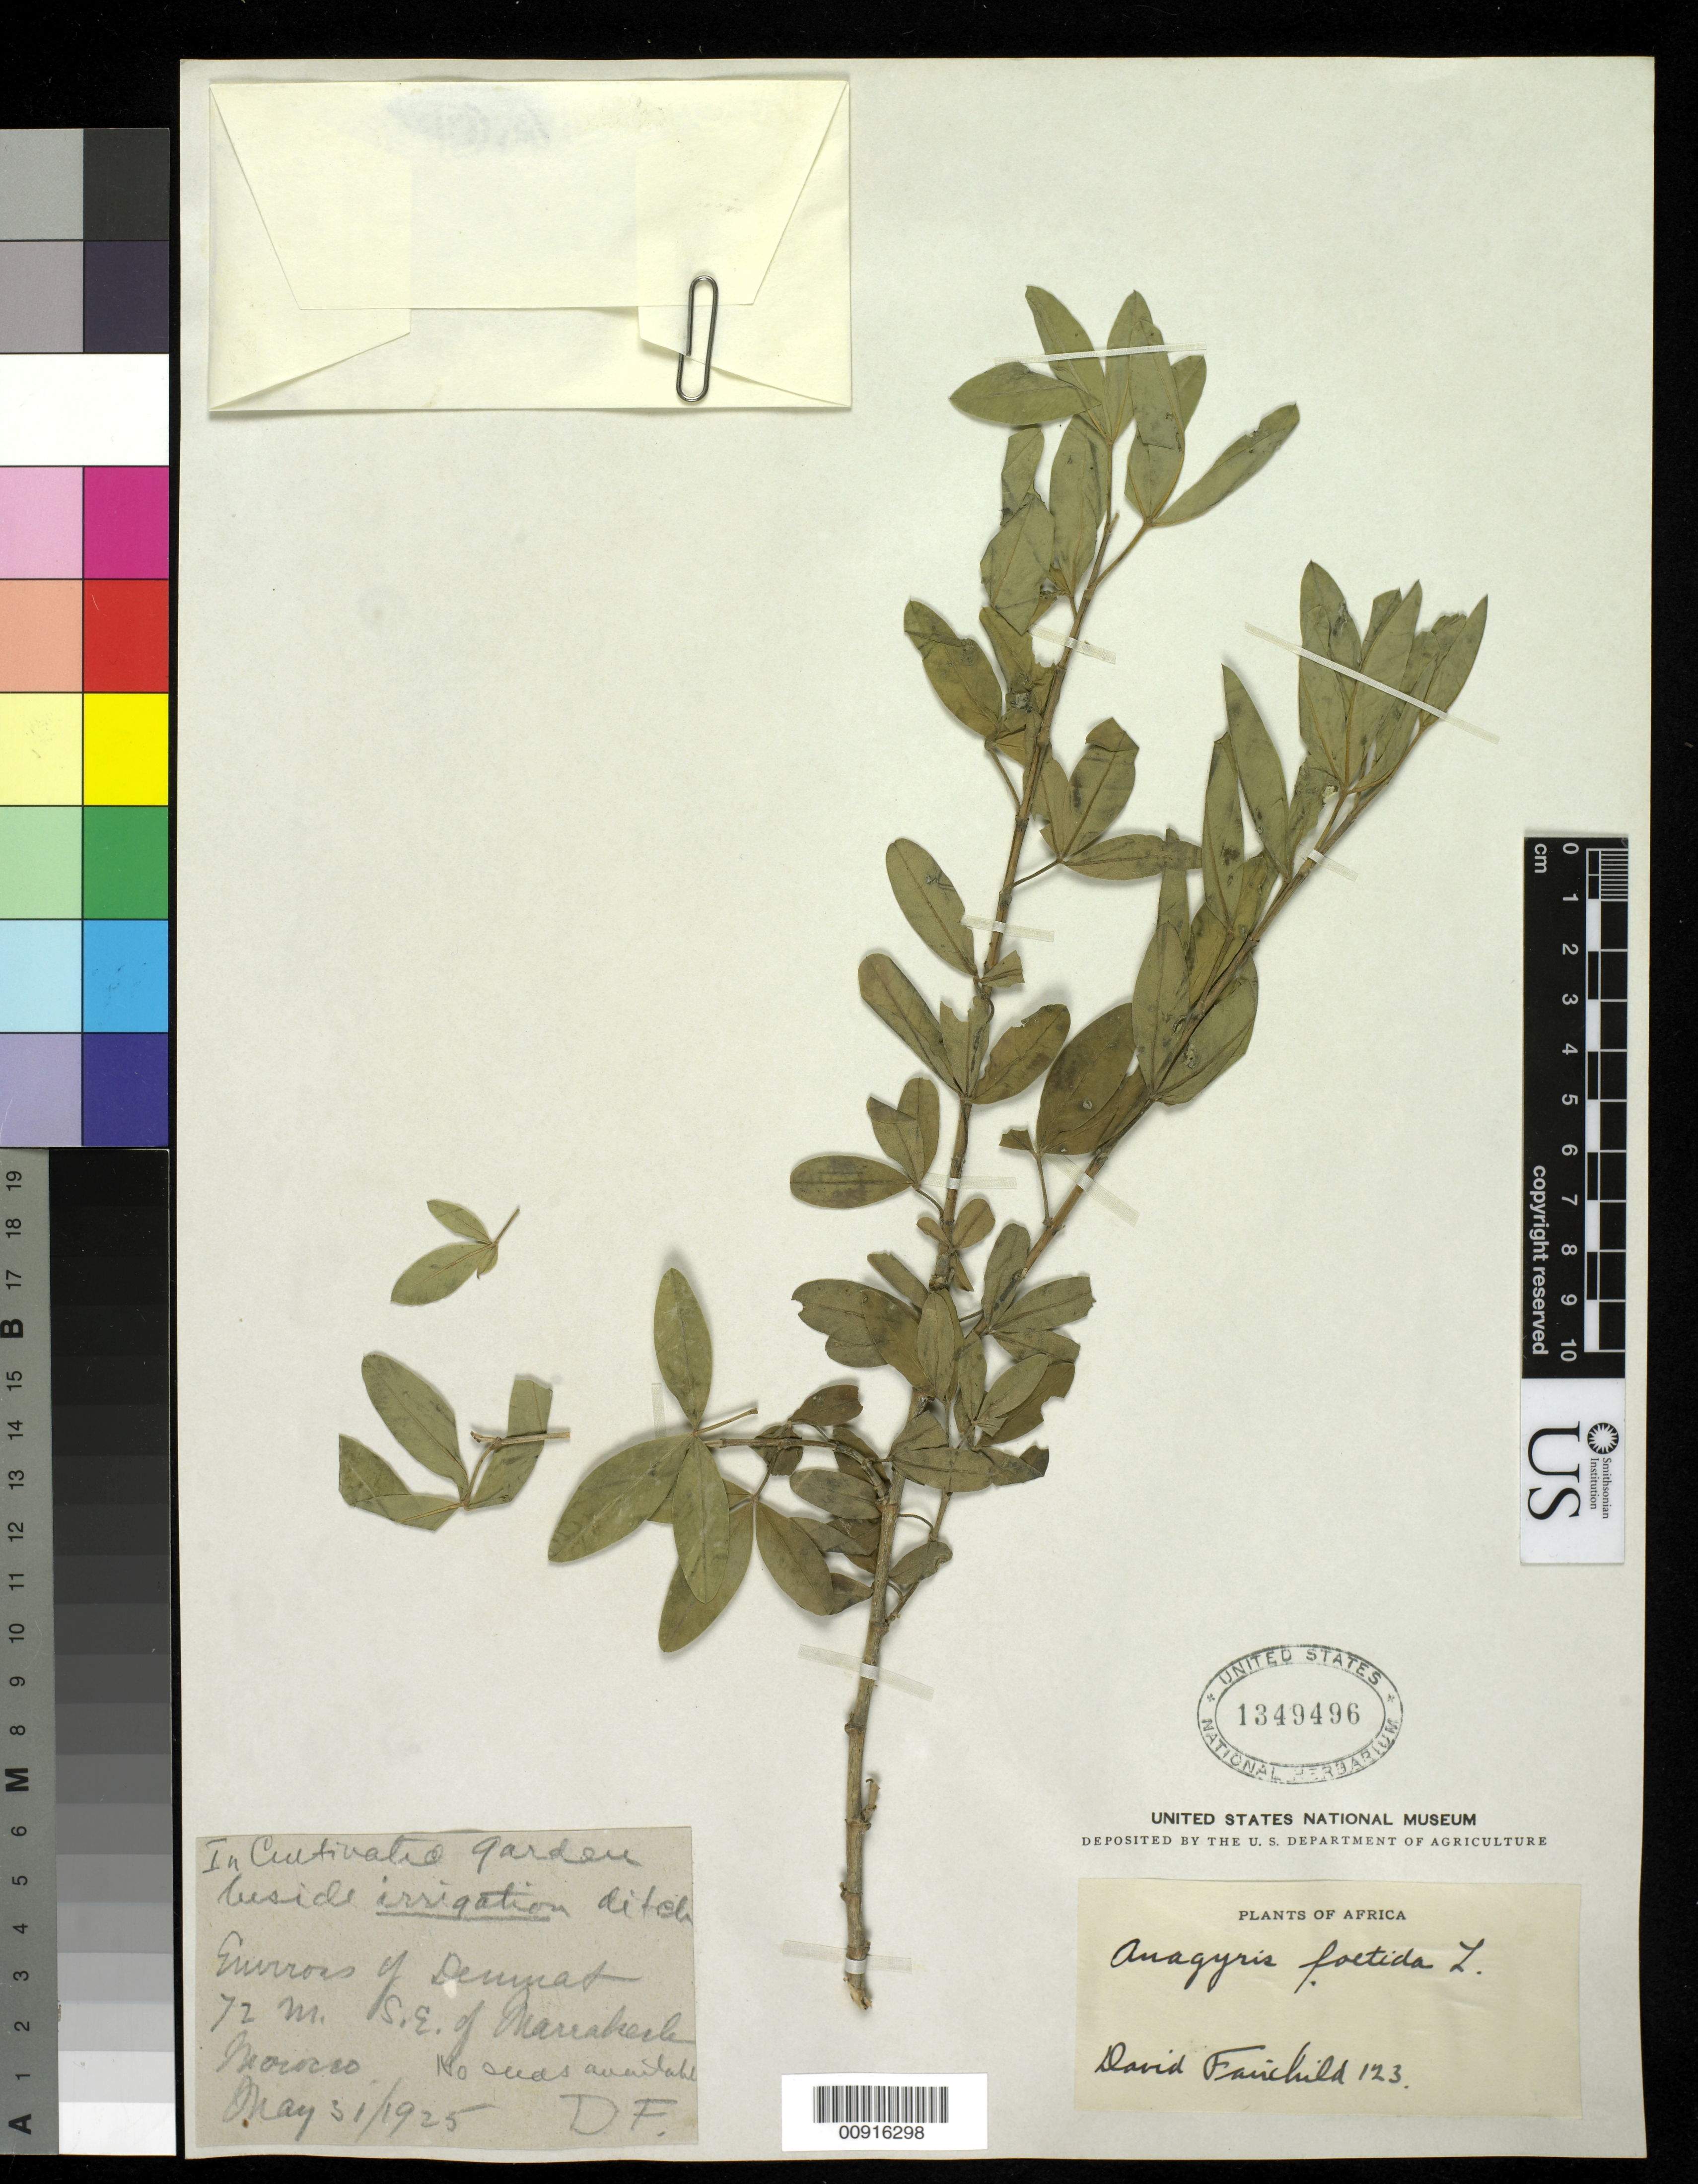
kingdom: Plantae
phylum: Tracheophyta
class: Magnoliopsida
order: Fabales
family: Fabaceae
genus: Anagyris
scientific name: Anagyris foetida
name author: L.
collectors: D. Fairchild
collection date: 1925-05-31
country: Morocco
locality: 72 m. S.E. of Marrakesh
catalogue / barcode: US 1349496